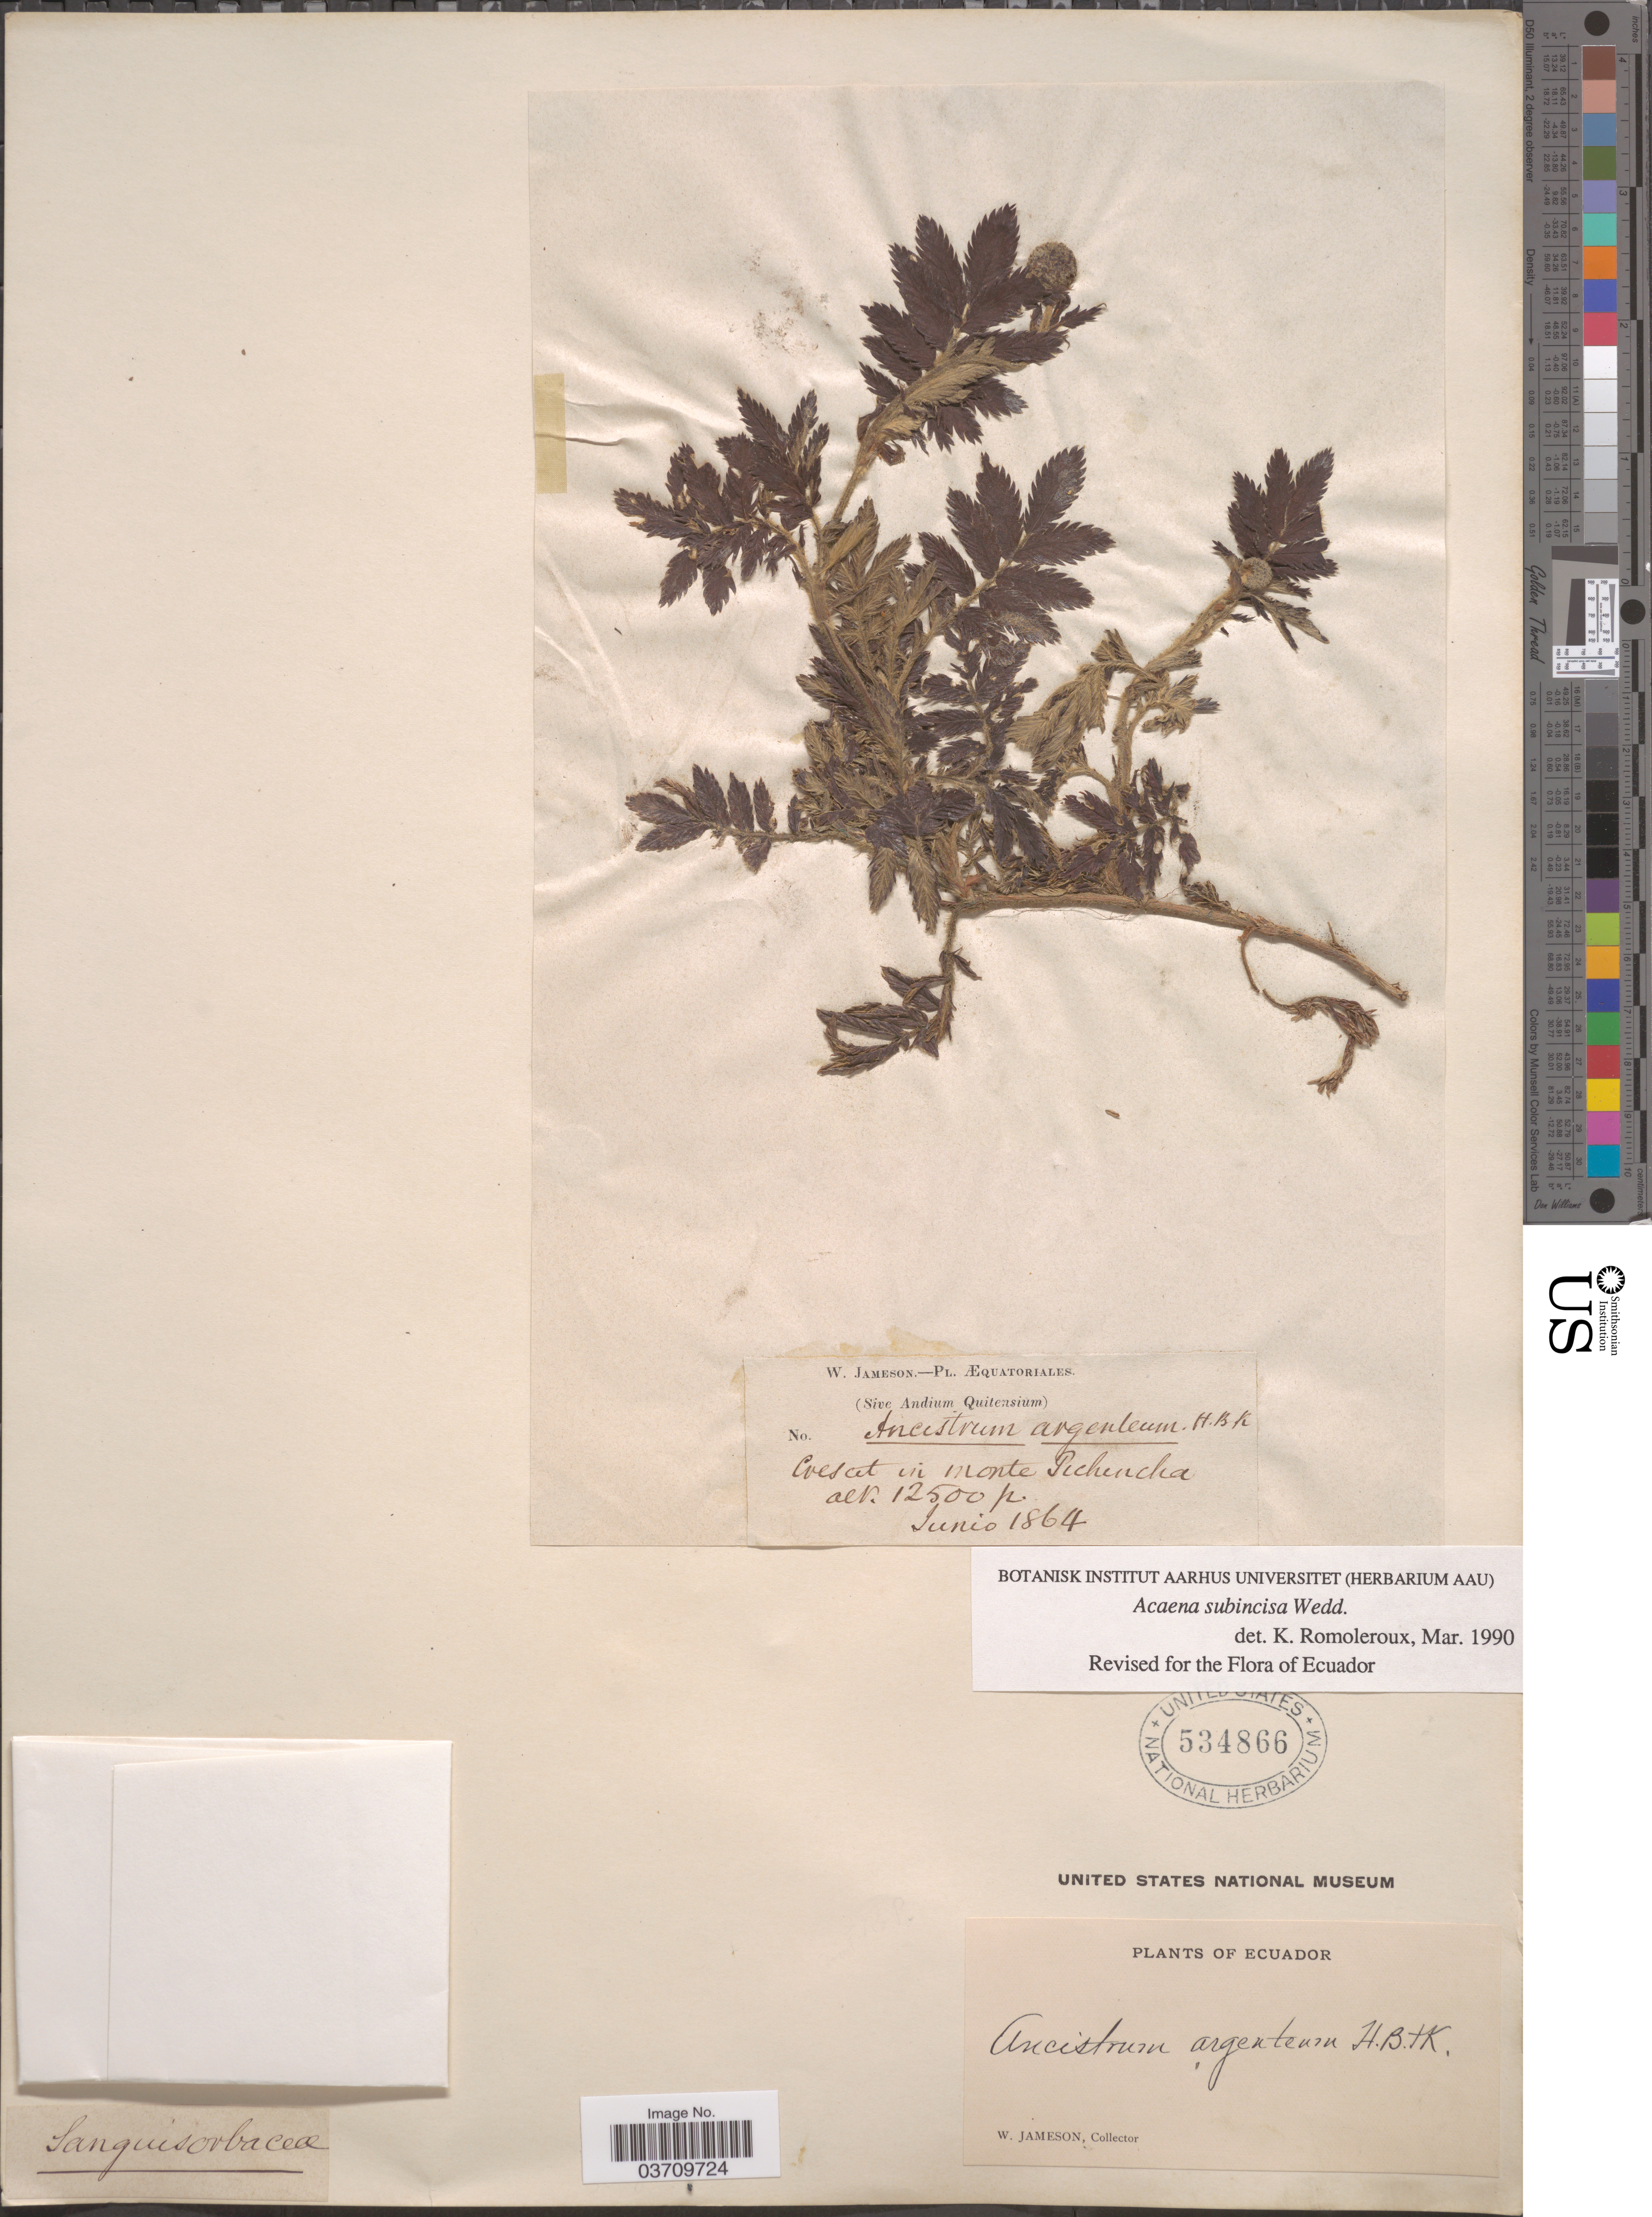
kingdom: Plantae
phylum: Tracheophyta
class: Magnoliopsida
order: Rosales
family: Rosaceae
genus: Acaena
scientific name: Acaena subincisa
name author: Wedd.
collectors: W. Jameson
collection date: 1864-06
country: Ecuador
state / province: Pichincha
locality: Monte Pichincha.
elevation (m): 3810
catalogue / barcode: US 534866